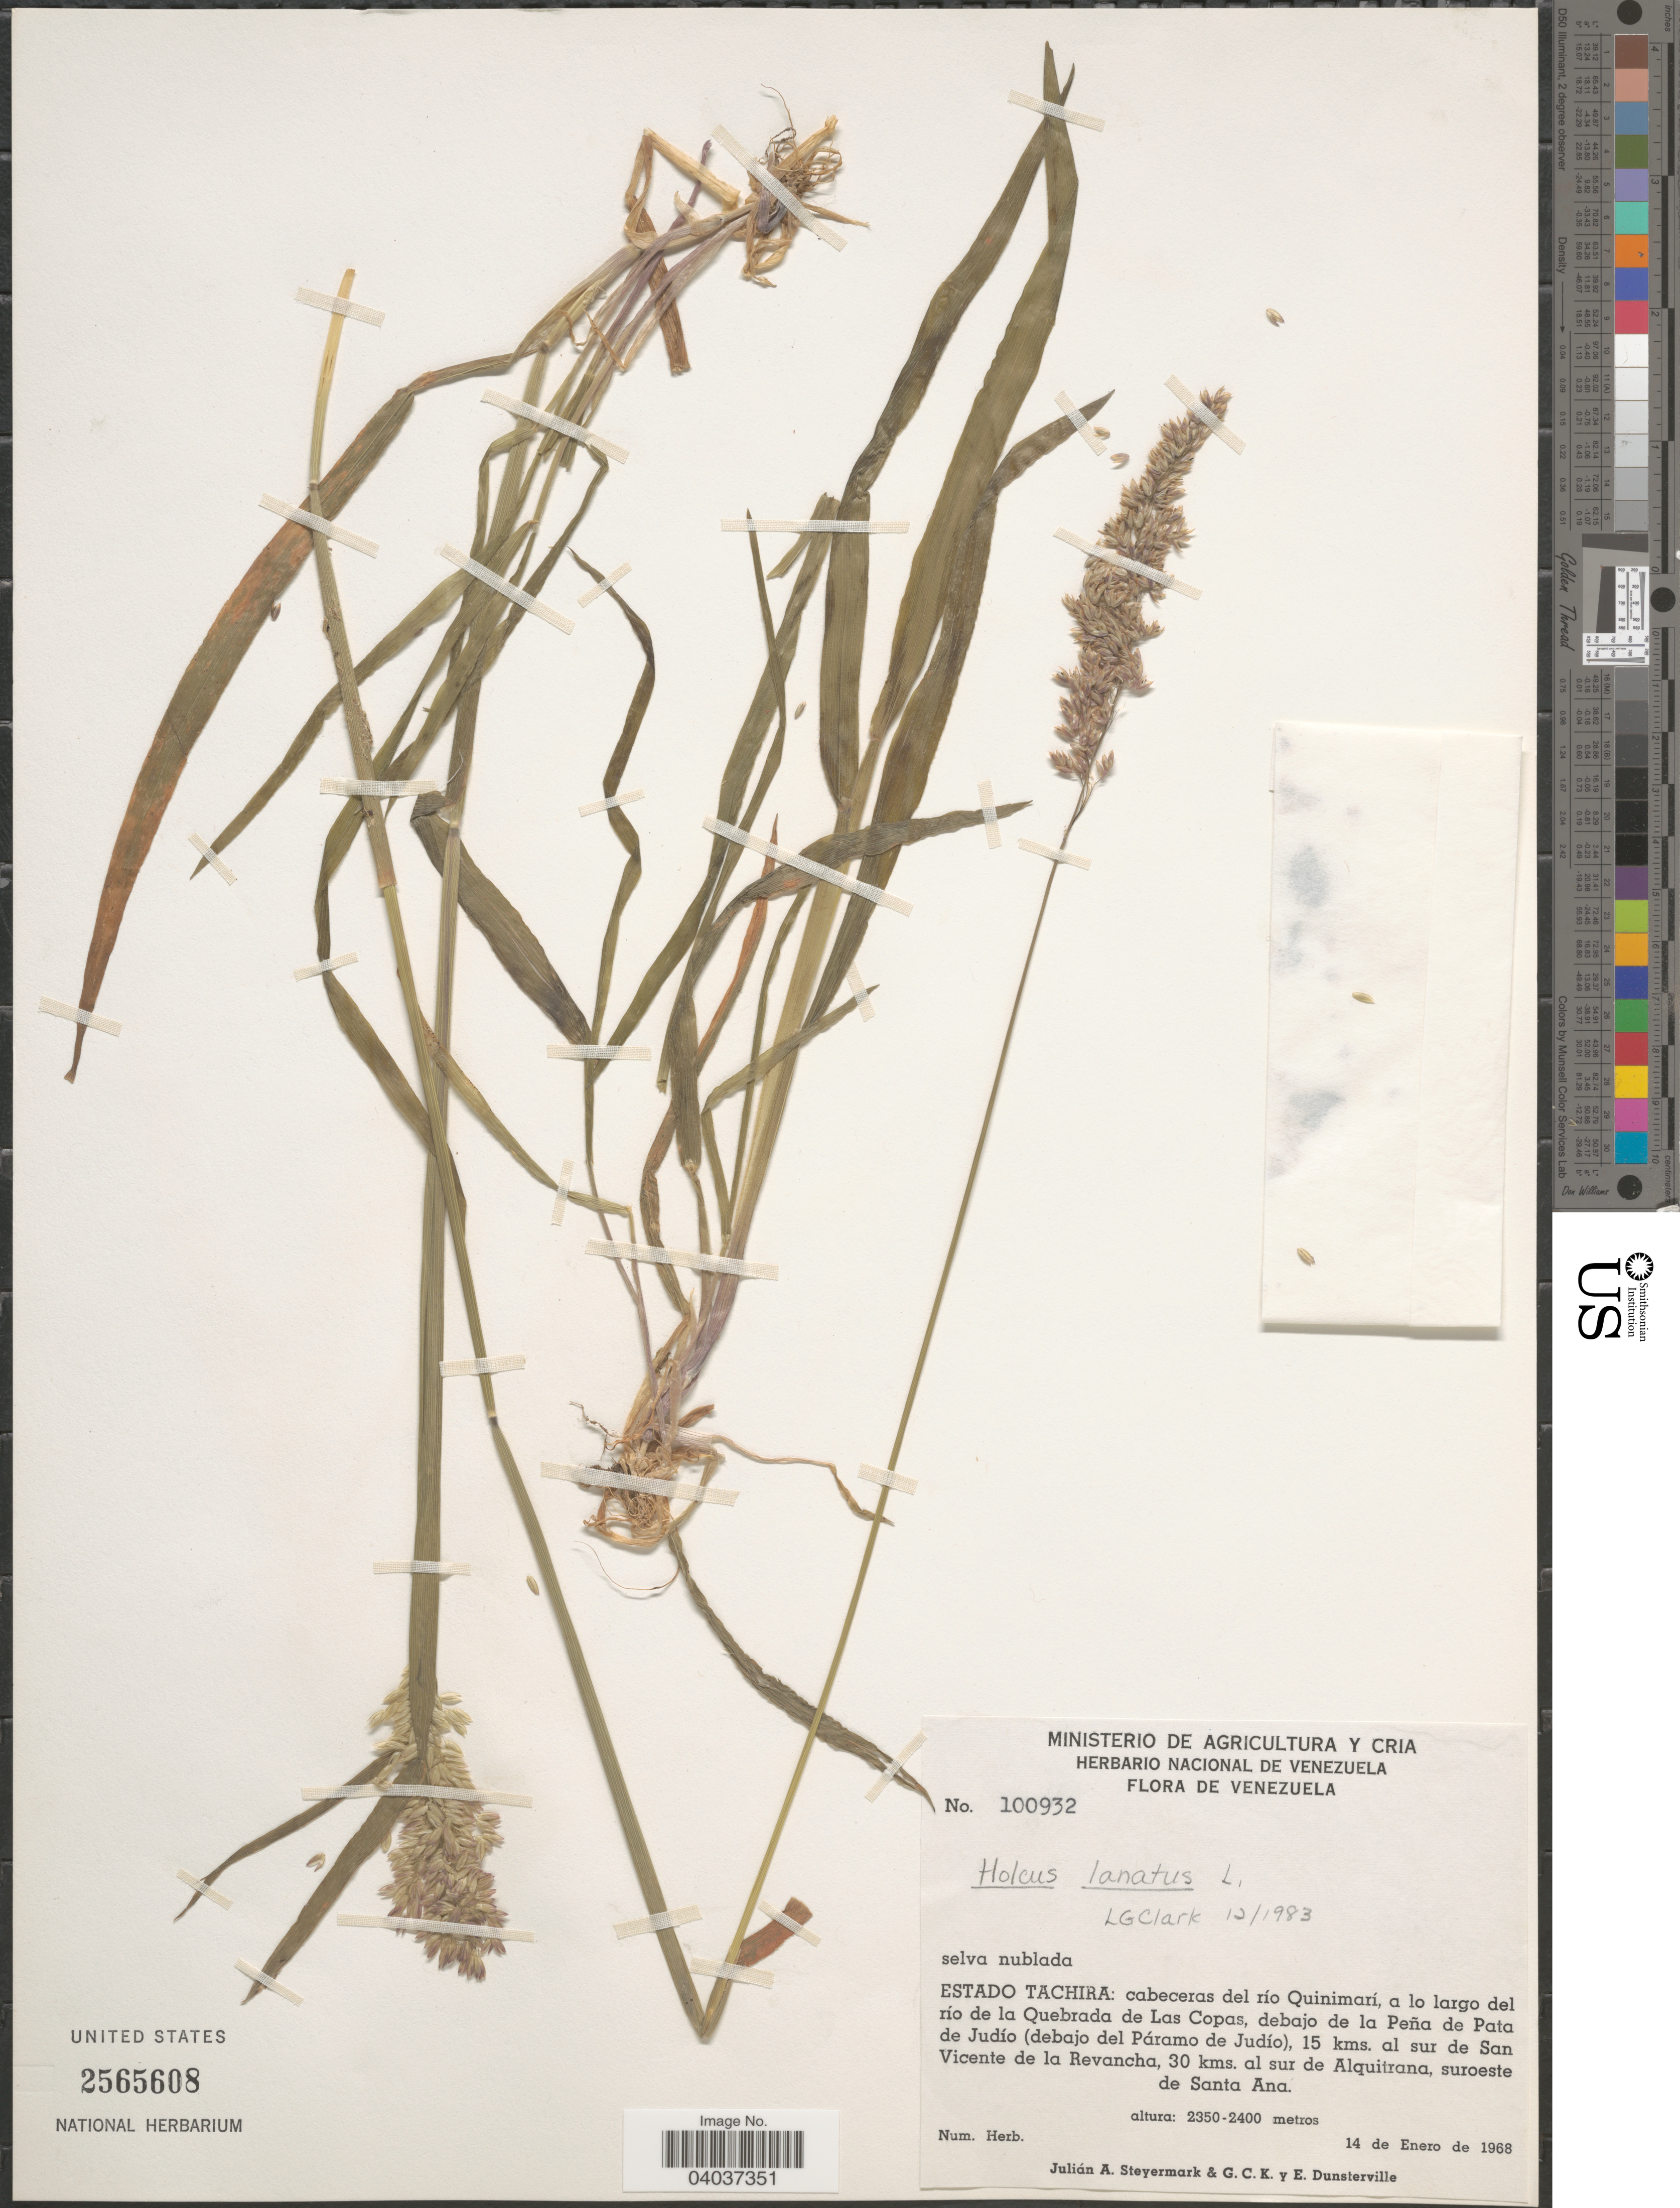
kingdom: Plantae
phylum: Tracheophyta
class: Liliopsida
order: Poales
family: Poaceae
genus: Holcus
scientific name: Holcus lanatus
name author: L.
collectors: J. Steyermark, G. C. K. Dunsterville & E. Dunsterville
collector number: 100932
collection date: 1968-01-14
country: Venezuela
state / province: Tachira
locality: Caneceras del río Quinimarí, a lo largo del río de la Quebrada de Las Copas, debajo de la Peña de Pata de Judío (debajo del Páramo de Judío), 15 kms. al sur de San Vicente de la Revancha, 30 kms. al sur de Alquitrana, suroeste de Santa Ana.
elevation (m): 2350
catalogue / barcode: US 2565608